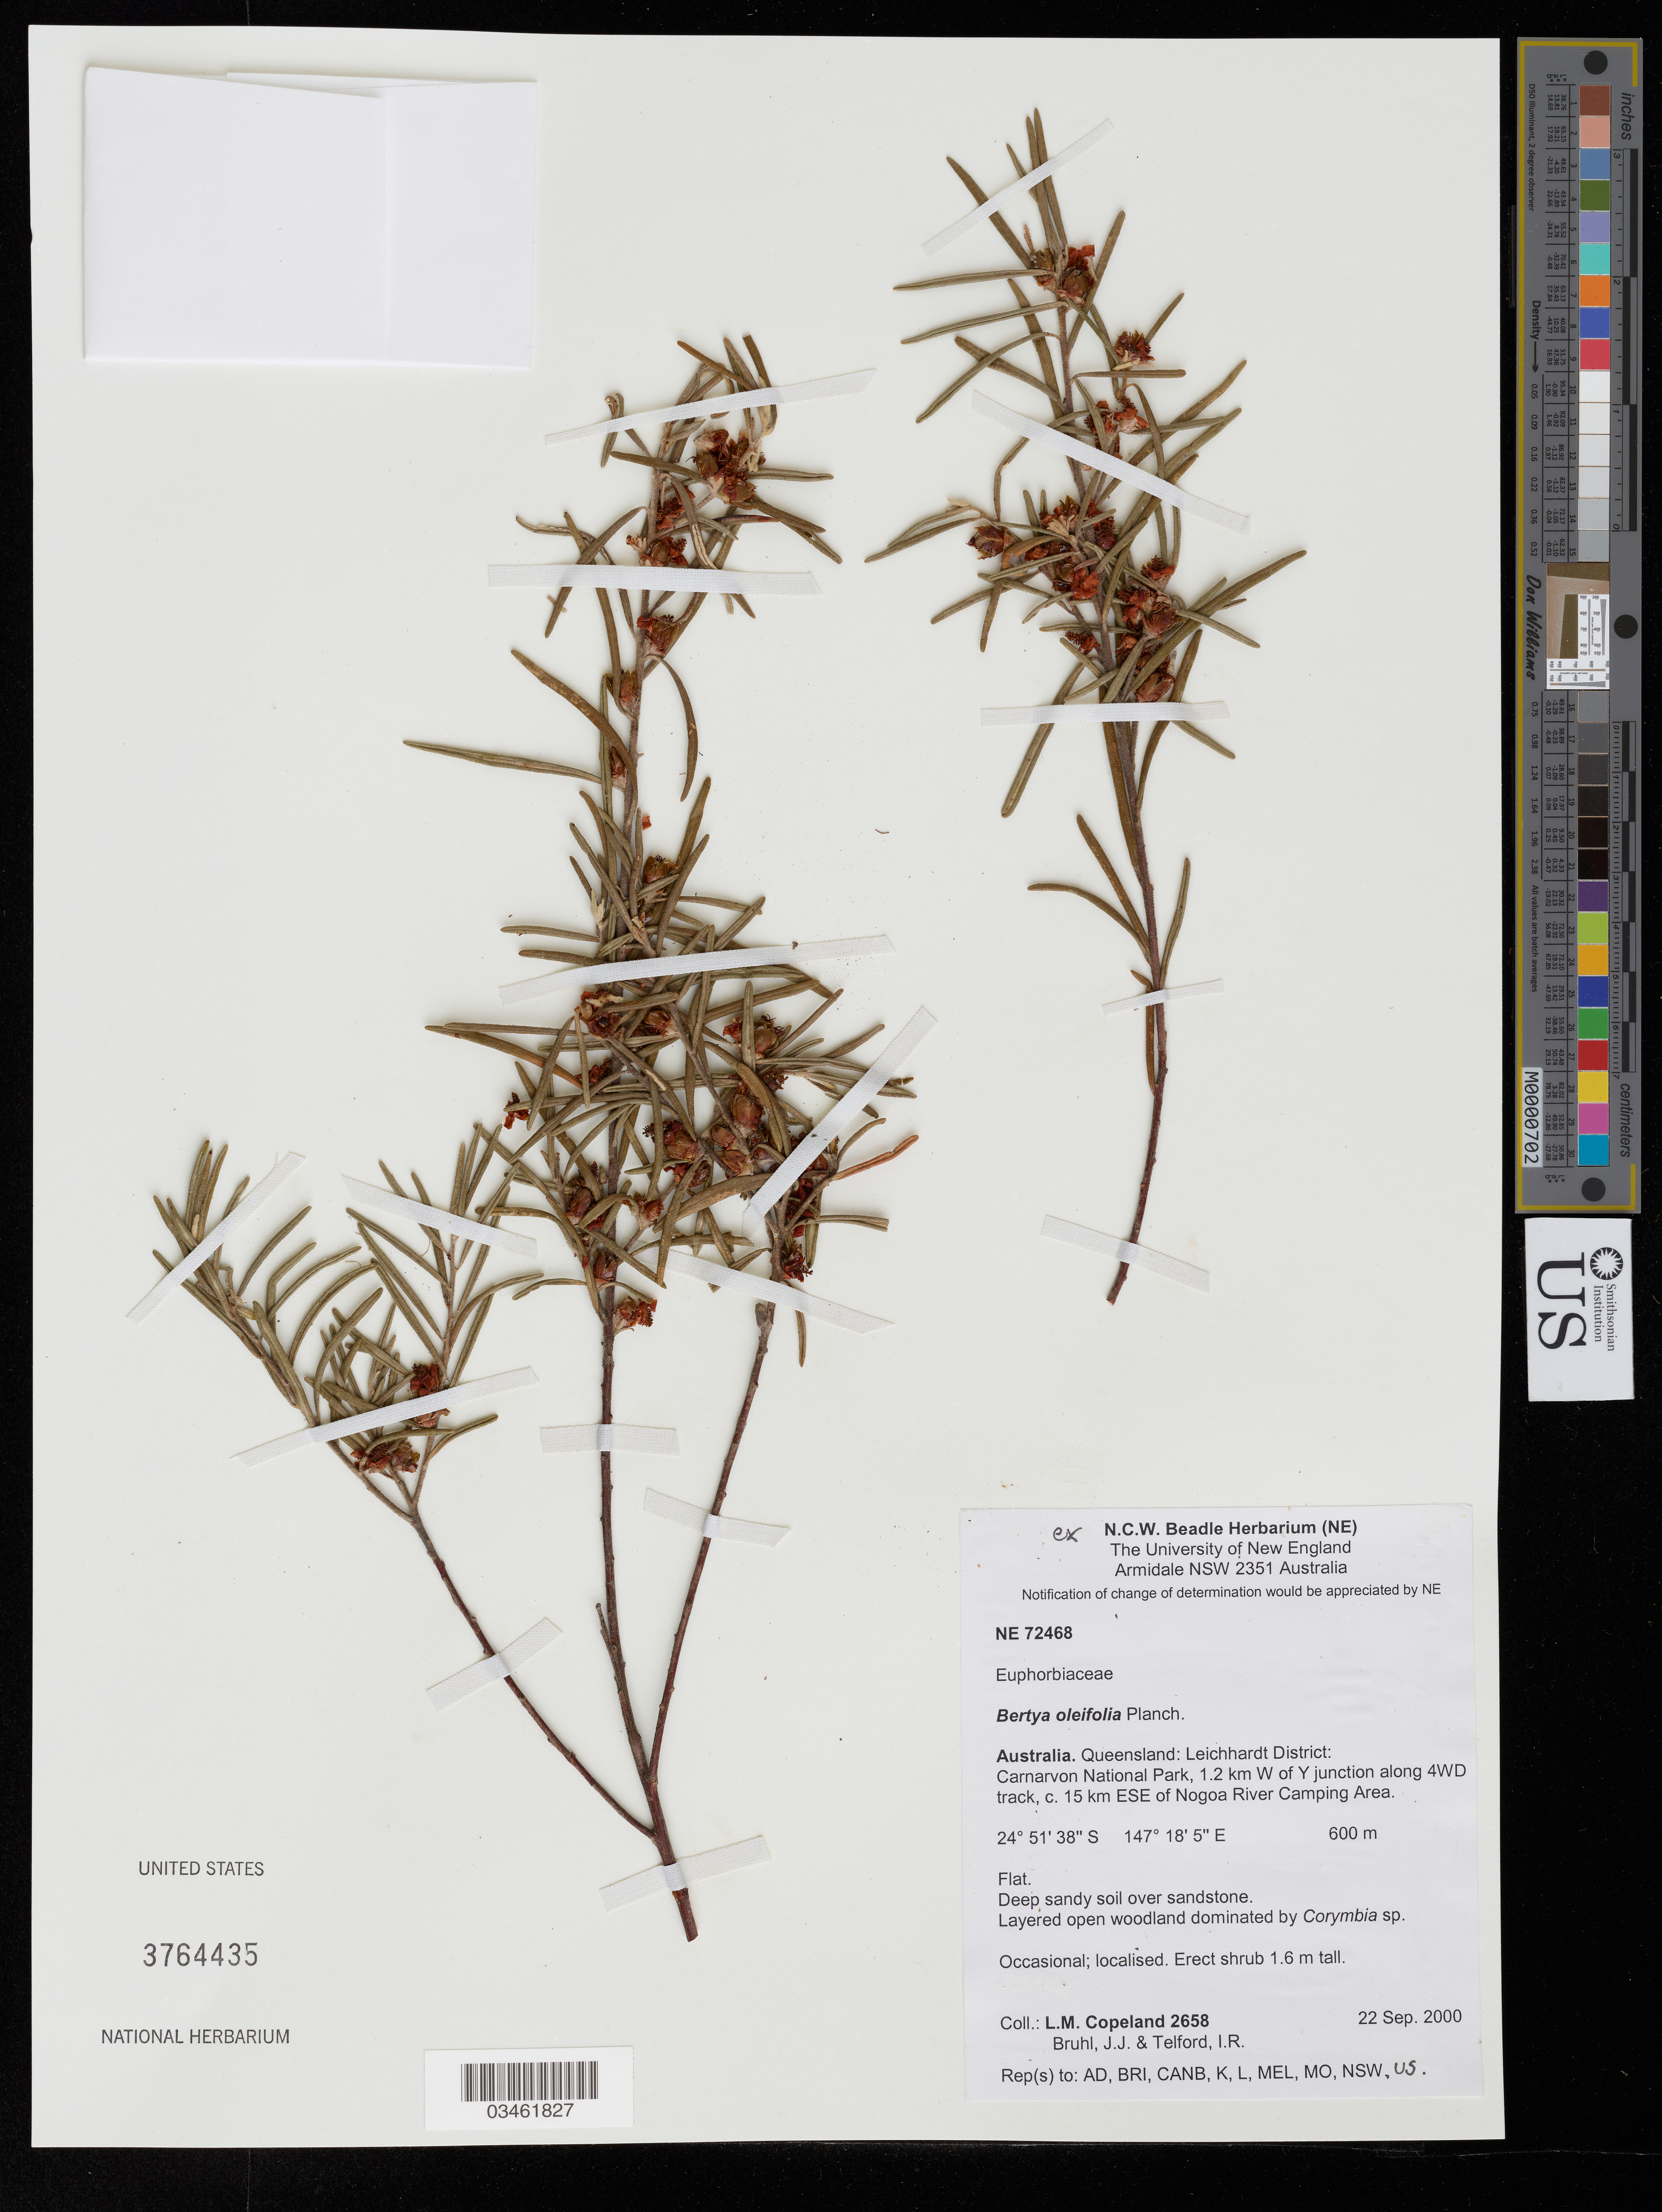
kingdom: Plantae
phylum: Tracheophyta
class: Magnoliopsida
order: Malpighiales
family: Euphorbiaceae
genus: Bertya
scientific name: Bertya oleifolia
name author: Planch.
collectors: L. Copeland, J. Bruhl & I. R. Telford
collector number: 2658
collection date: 2000-09-22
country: Australia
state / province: Queensland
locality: Leichhardt District: Carnarvon National Park, 1.2 km W of Y junction along 4WD track, c. 15 km ESE of Nogoa River Camping Area.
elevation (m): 600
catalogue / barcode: US 3764435